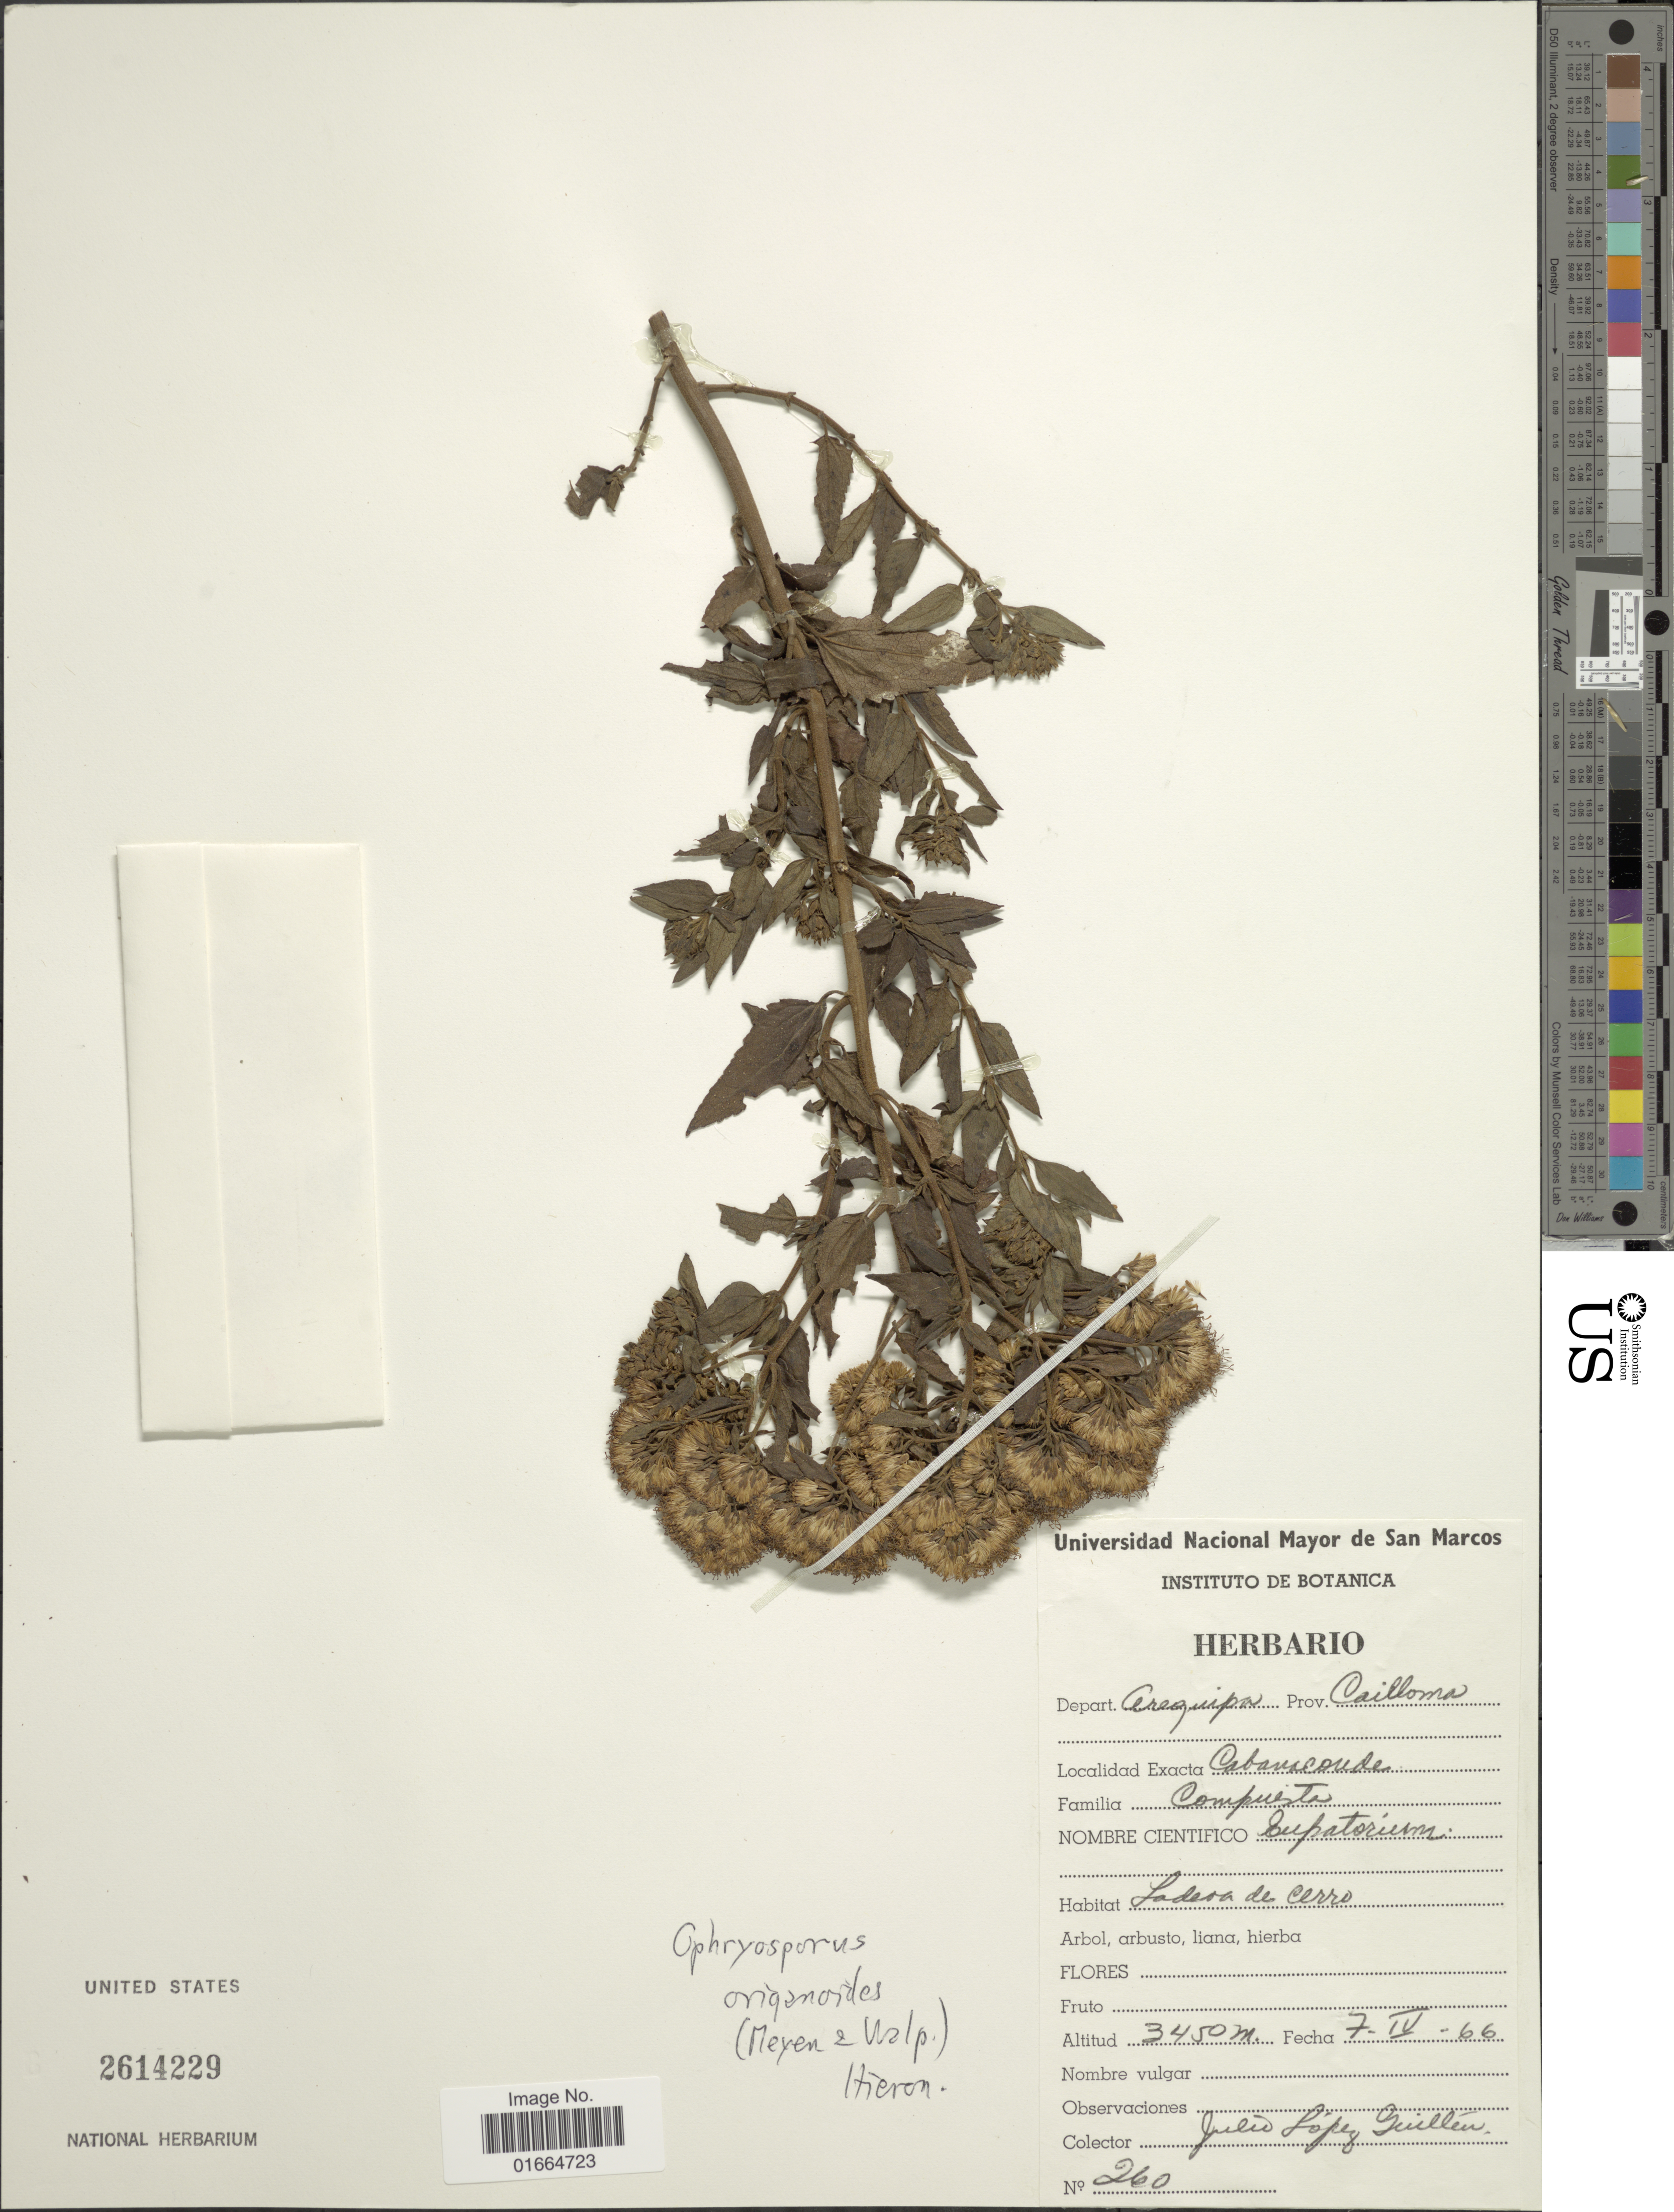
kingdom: Plantae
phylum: Tracheophyta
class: Magnoliopsida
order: Asterales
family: Asteraceae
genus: Ophryosporus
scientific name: Ophryosporus heptanthus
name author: (Sch. Bip. ex Wedd.) R.M. King & H. Rob.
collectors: J. López Guillén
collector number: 260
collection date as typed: Transcribed d/m/y: 7/4/66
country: Peru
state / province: Arequipa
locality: Depart. Arequipa, Prov. Cailloma, Cabanacoude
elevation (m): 3450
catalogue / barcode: US 2614229